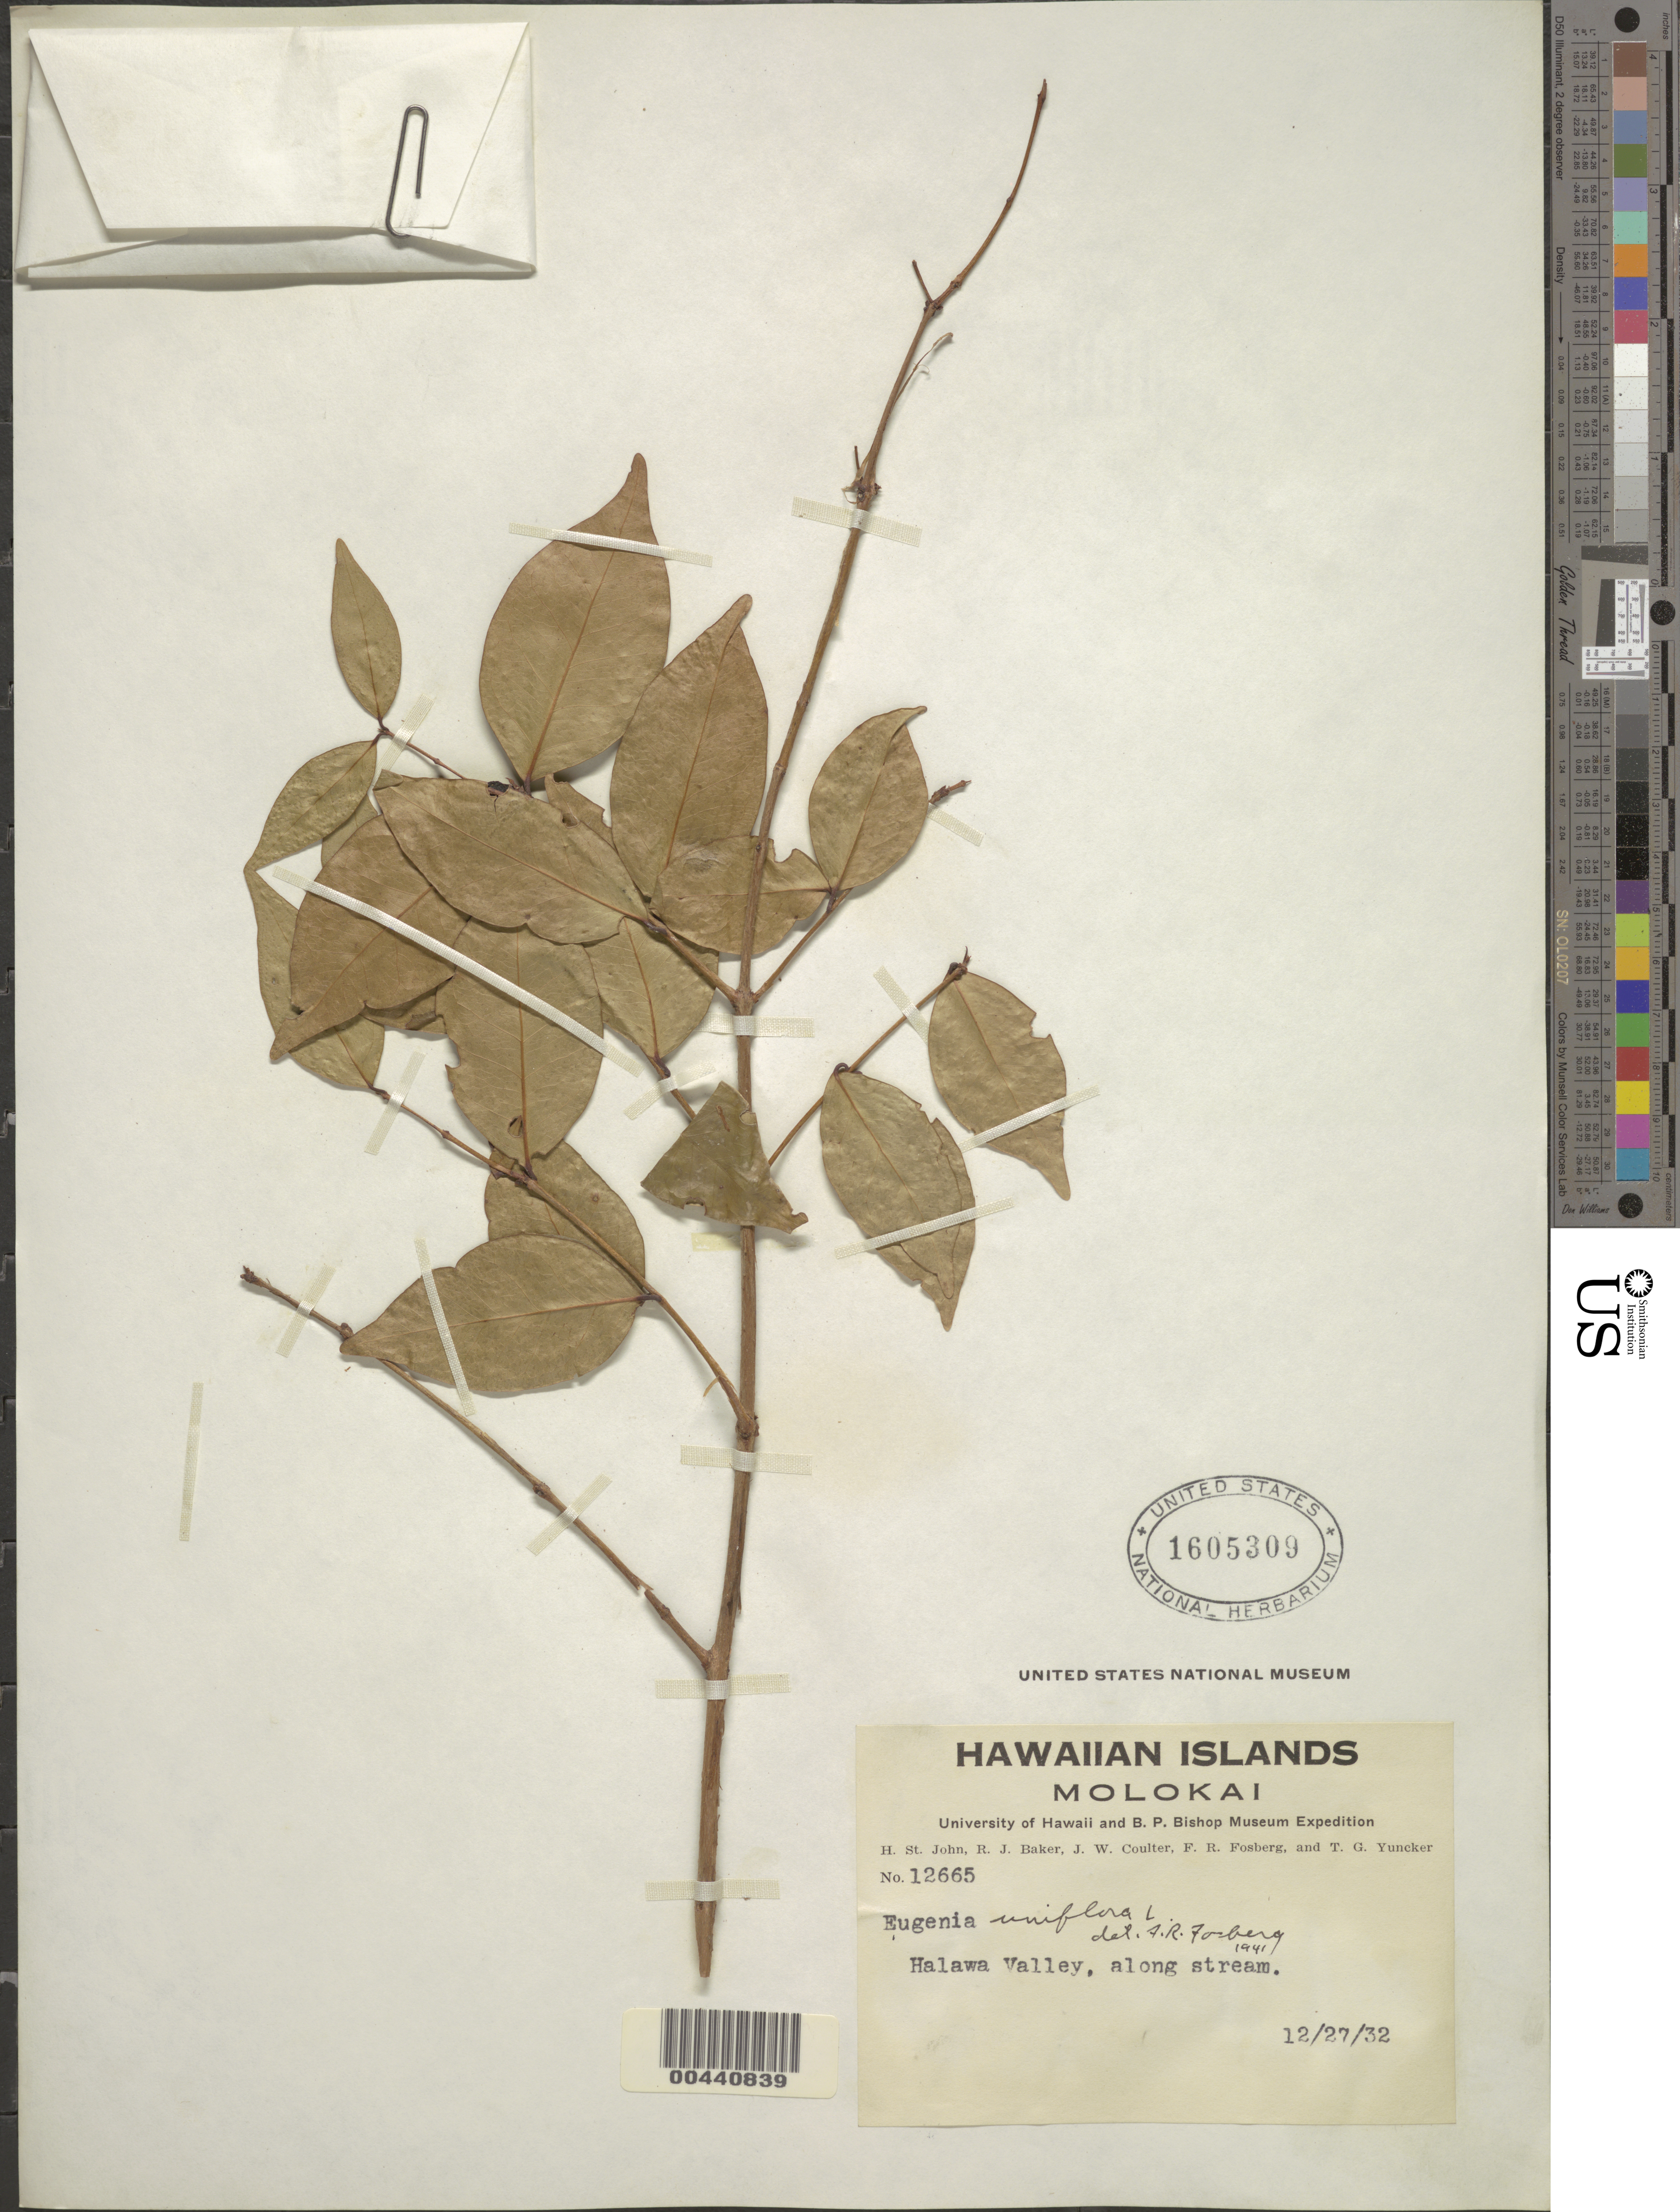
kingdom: Plantae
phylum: Tracheophyta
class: Magnoliopsida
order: Myrtales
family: Myrtaceae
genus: Eugenia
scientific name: Eugenia uniflora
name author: L.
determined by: Fosberg, F. R.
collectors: H. St. John, R. J. Baker, J. W. Coulter & F. R. Fosberg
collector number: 12665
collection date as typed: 27 Dec 1932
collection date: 1932-12-27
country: United States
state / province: Hawaii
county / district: Maui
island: Moloka'i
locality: Halawa Valley, along stream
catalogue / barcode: US 1605309